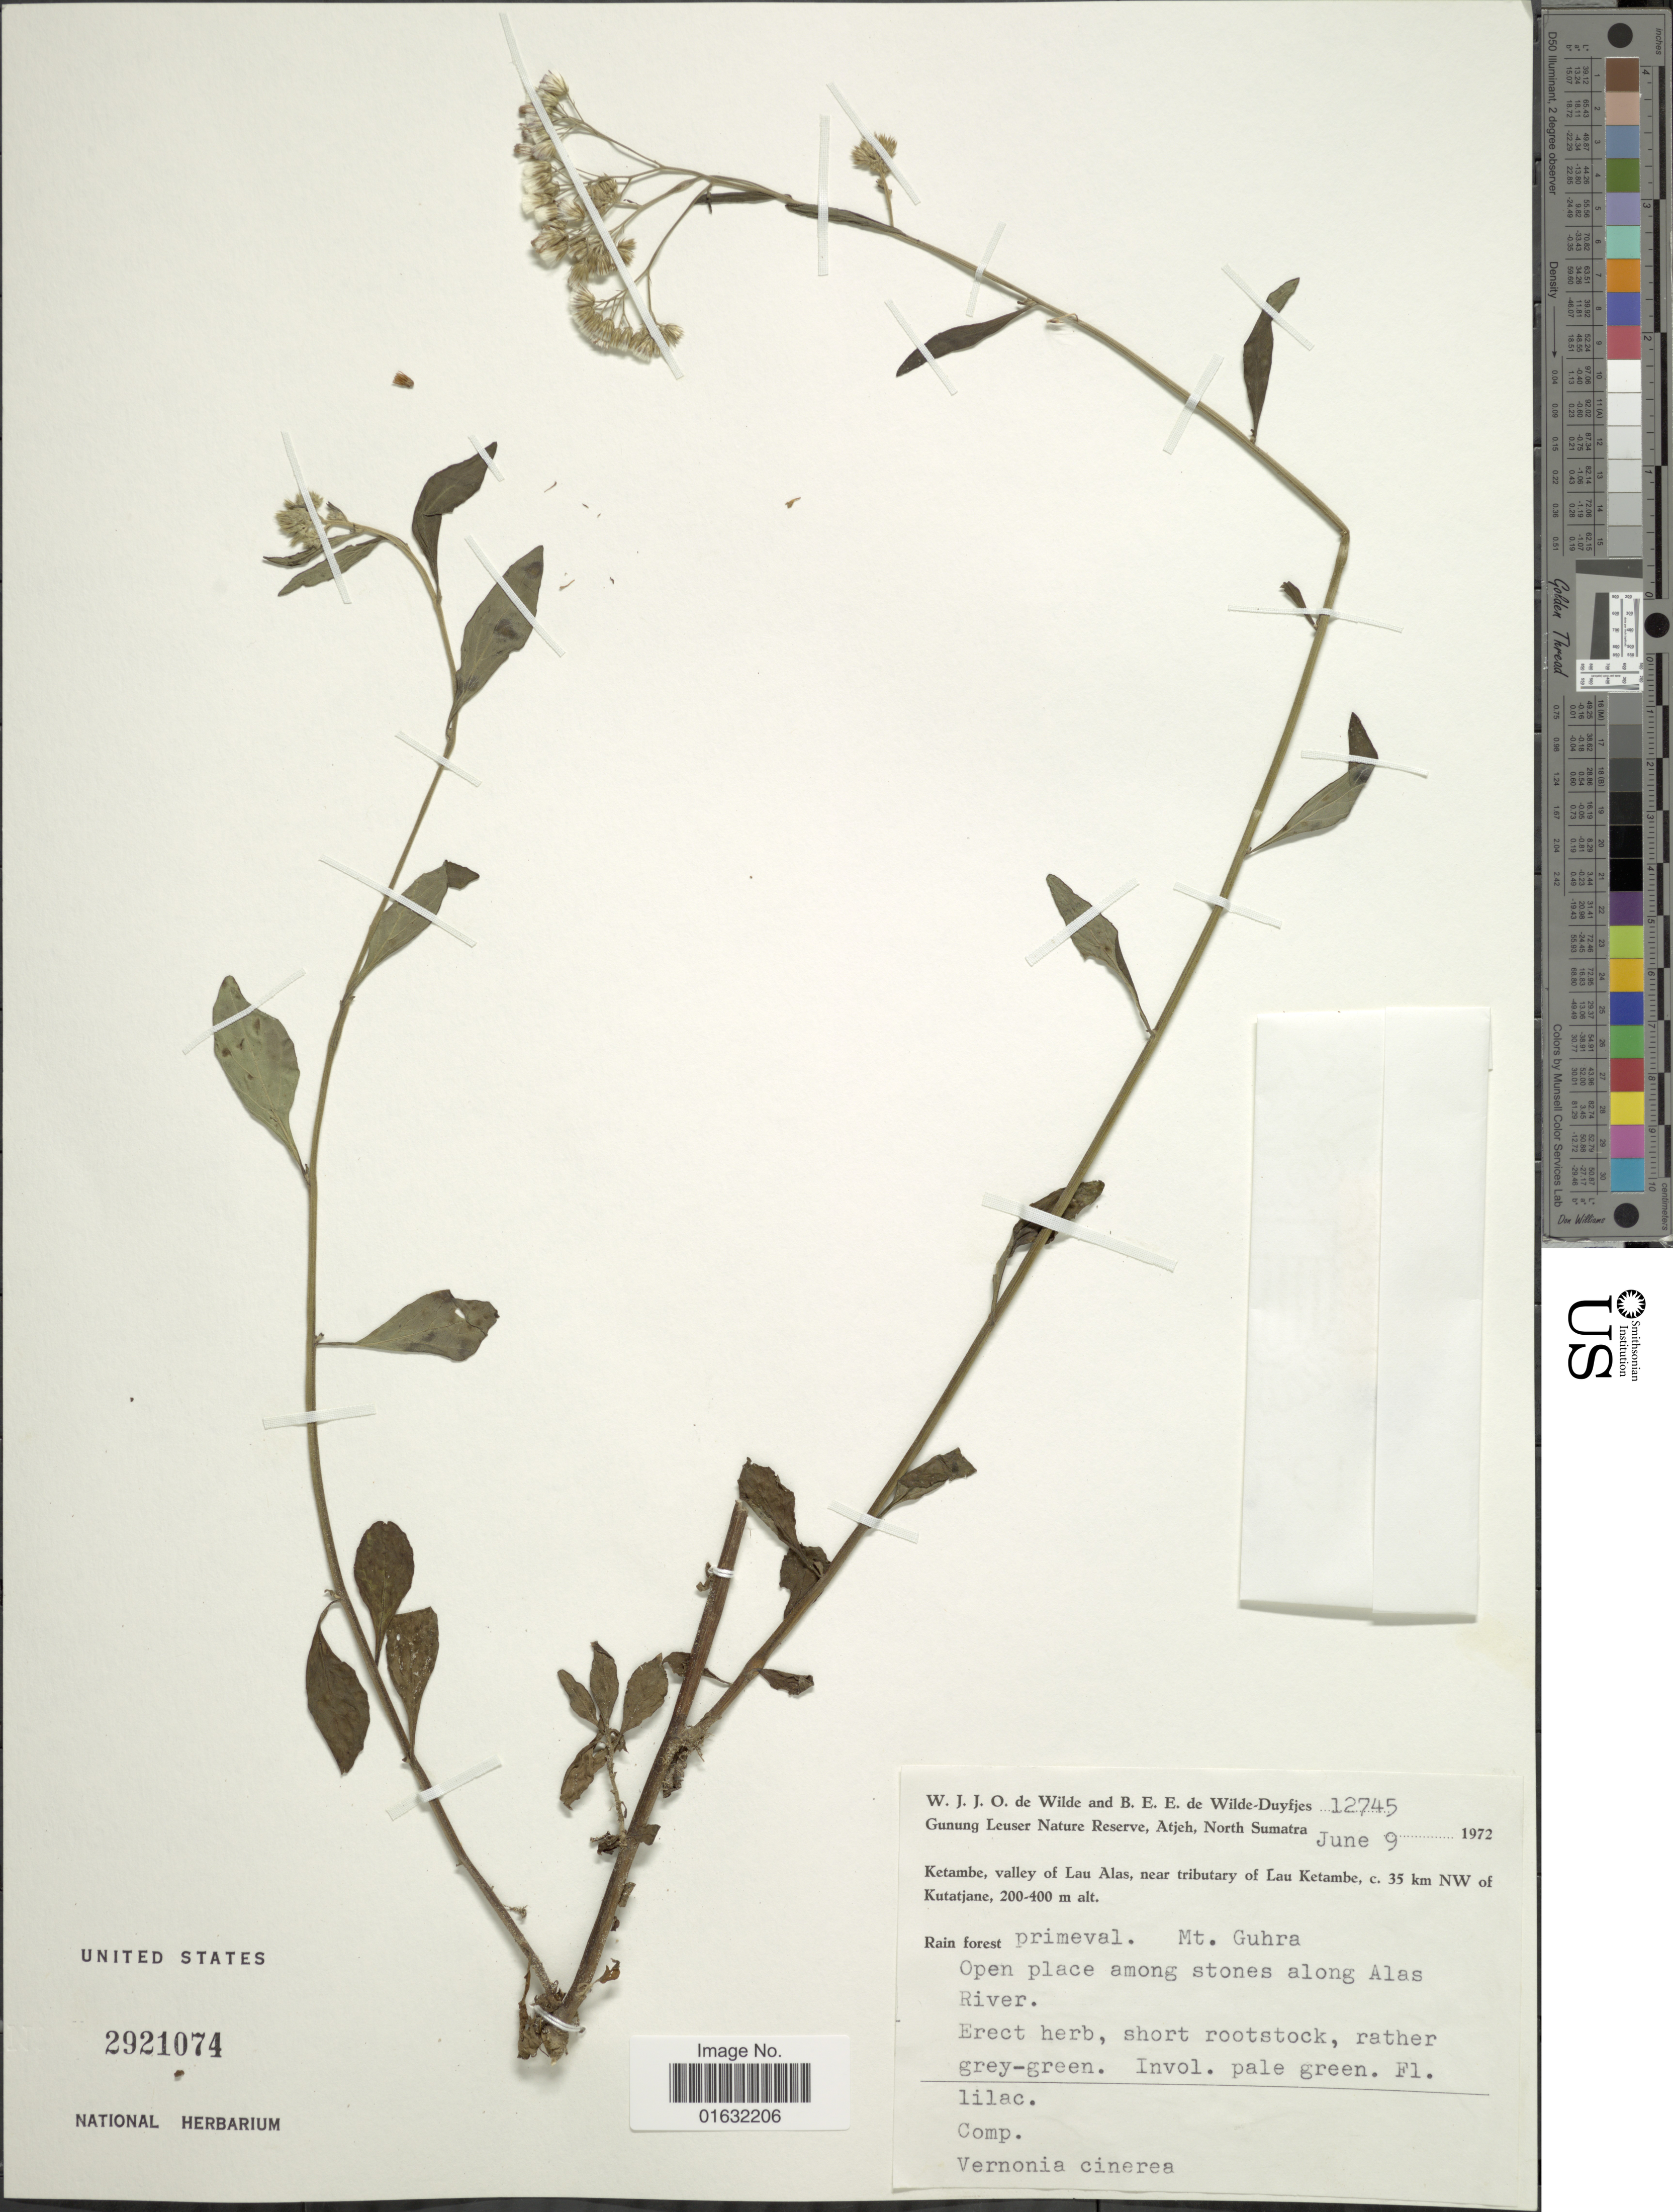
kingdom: Plantae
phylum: Tracheophyta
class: Magnoliopsida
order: Asterales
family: Asteraceae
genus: Cyanthillium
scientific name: Cyanthillium cinereum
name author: (L.) H. Rob.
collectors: W. J. de Wilde & B. E. de Wilde-Duyfjes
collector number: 12745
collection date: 1972-06-09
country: Indonesia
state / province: Sumatra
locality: Gunung Leuser Nature Reserve, Atjeh, North Sumatra, Ketambe, valley of Lau Alas, near tributary of Lau Ketambe, c. 35 km NW of Kutatjane, Mt. Guhra, Open place among stones along Alas River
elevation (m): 200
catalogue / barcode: US 2921074